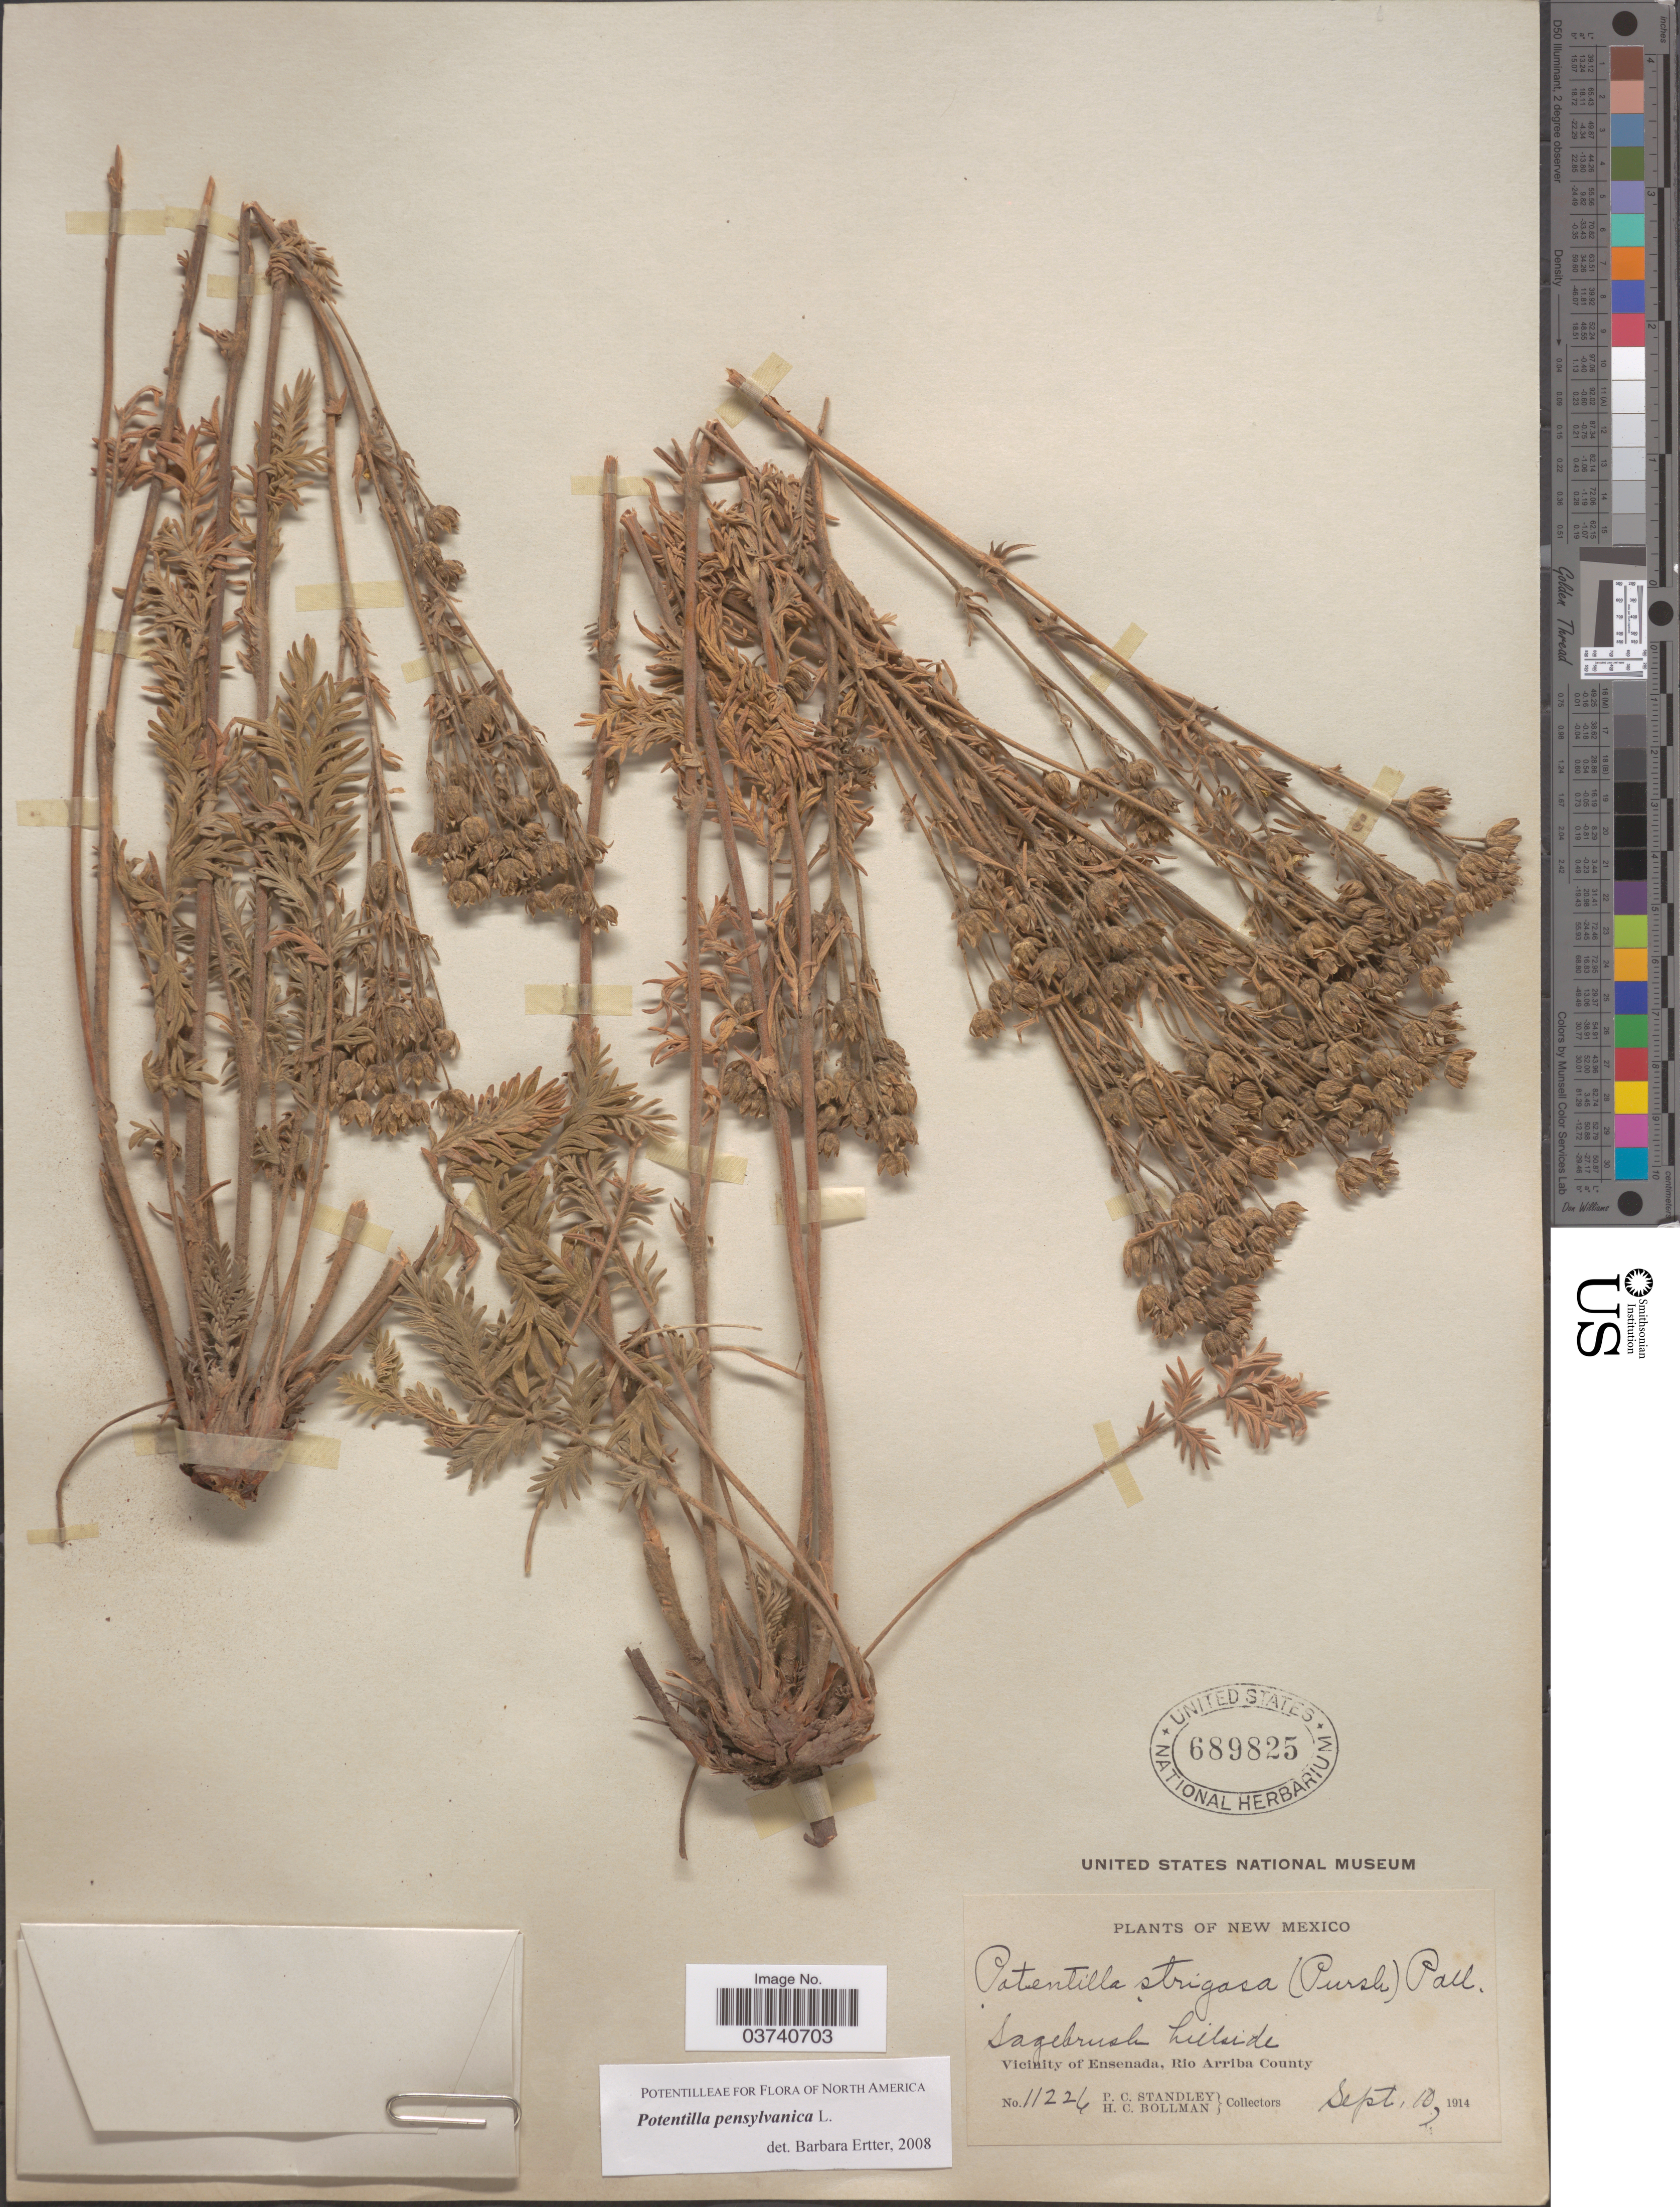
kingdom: Plantae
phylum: Tracheophyta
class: Magnoliopsida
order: Rosales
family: Rosaceae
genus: Potentilla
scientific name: Potentilla pensylvanica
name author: L.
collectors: P. C. Standley & H. C. Bollman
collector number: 11226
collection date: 1914-09-10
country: United States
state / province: New Mexico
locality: Sagebrush hillside. Vicinity of Ensenada, Rio Arriba County.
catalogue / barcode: US 689825